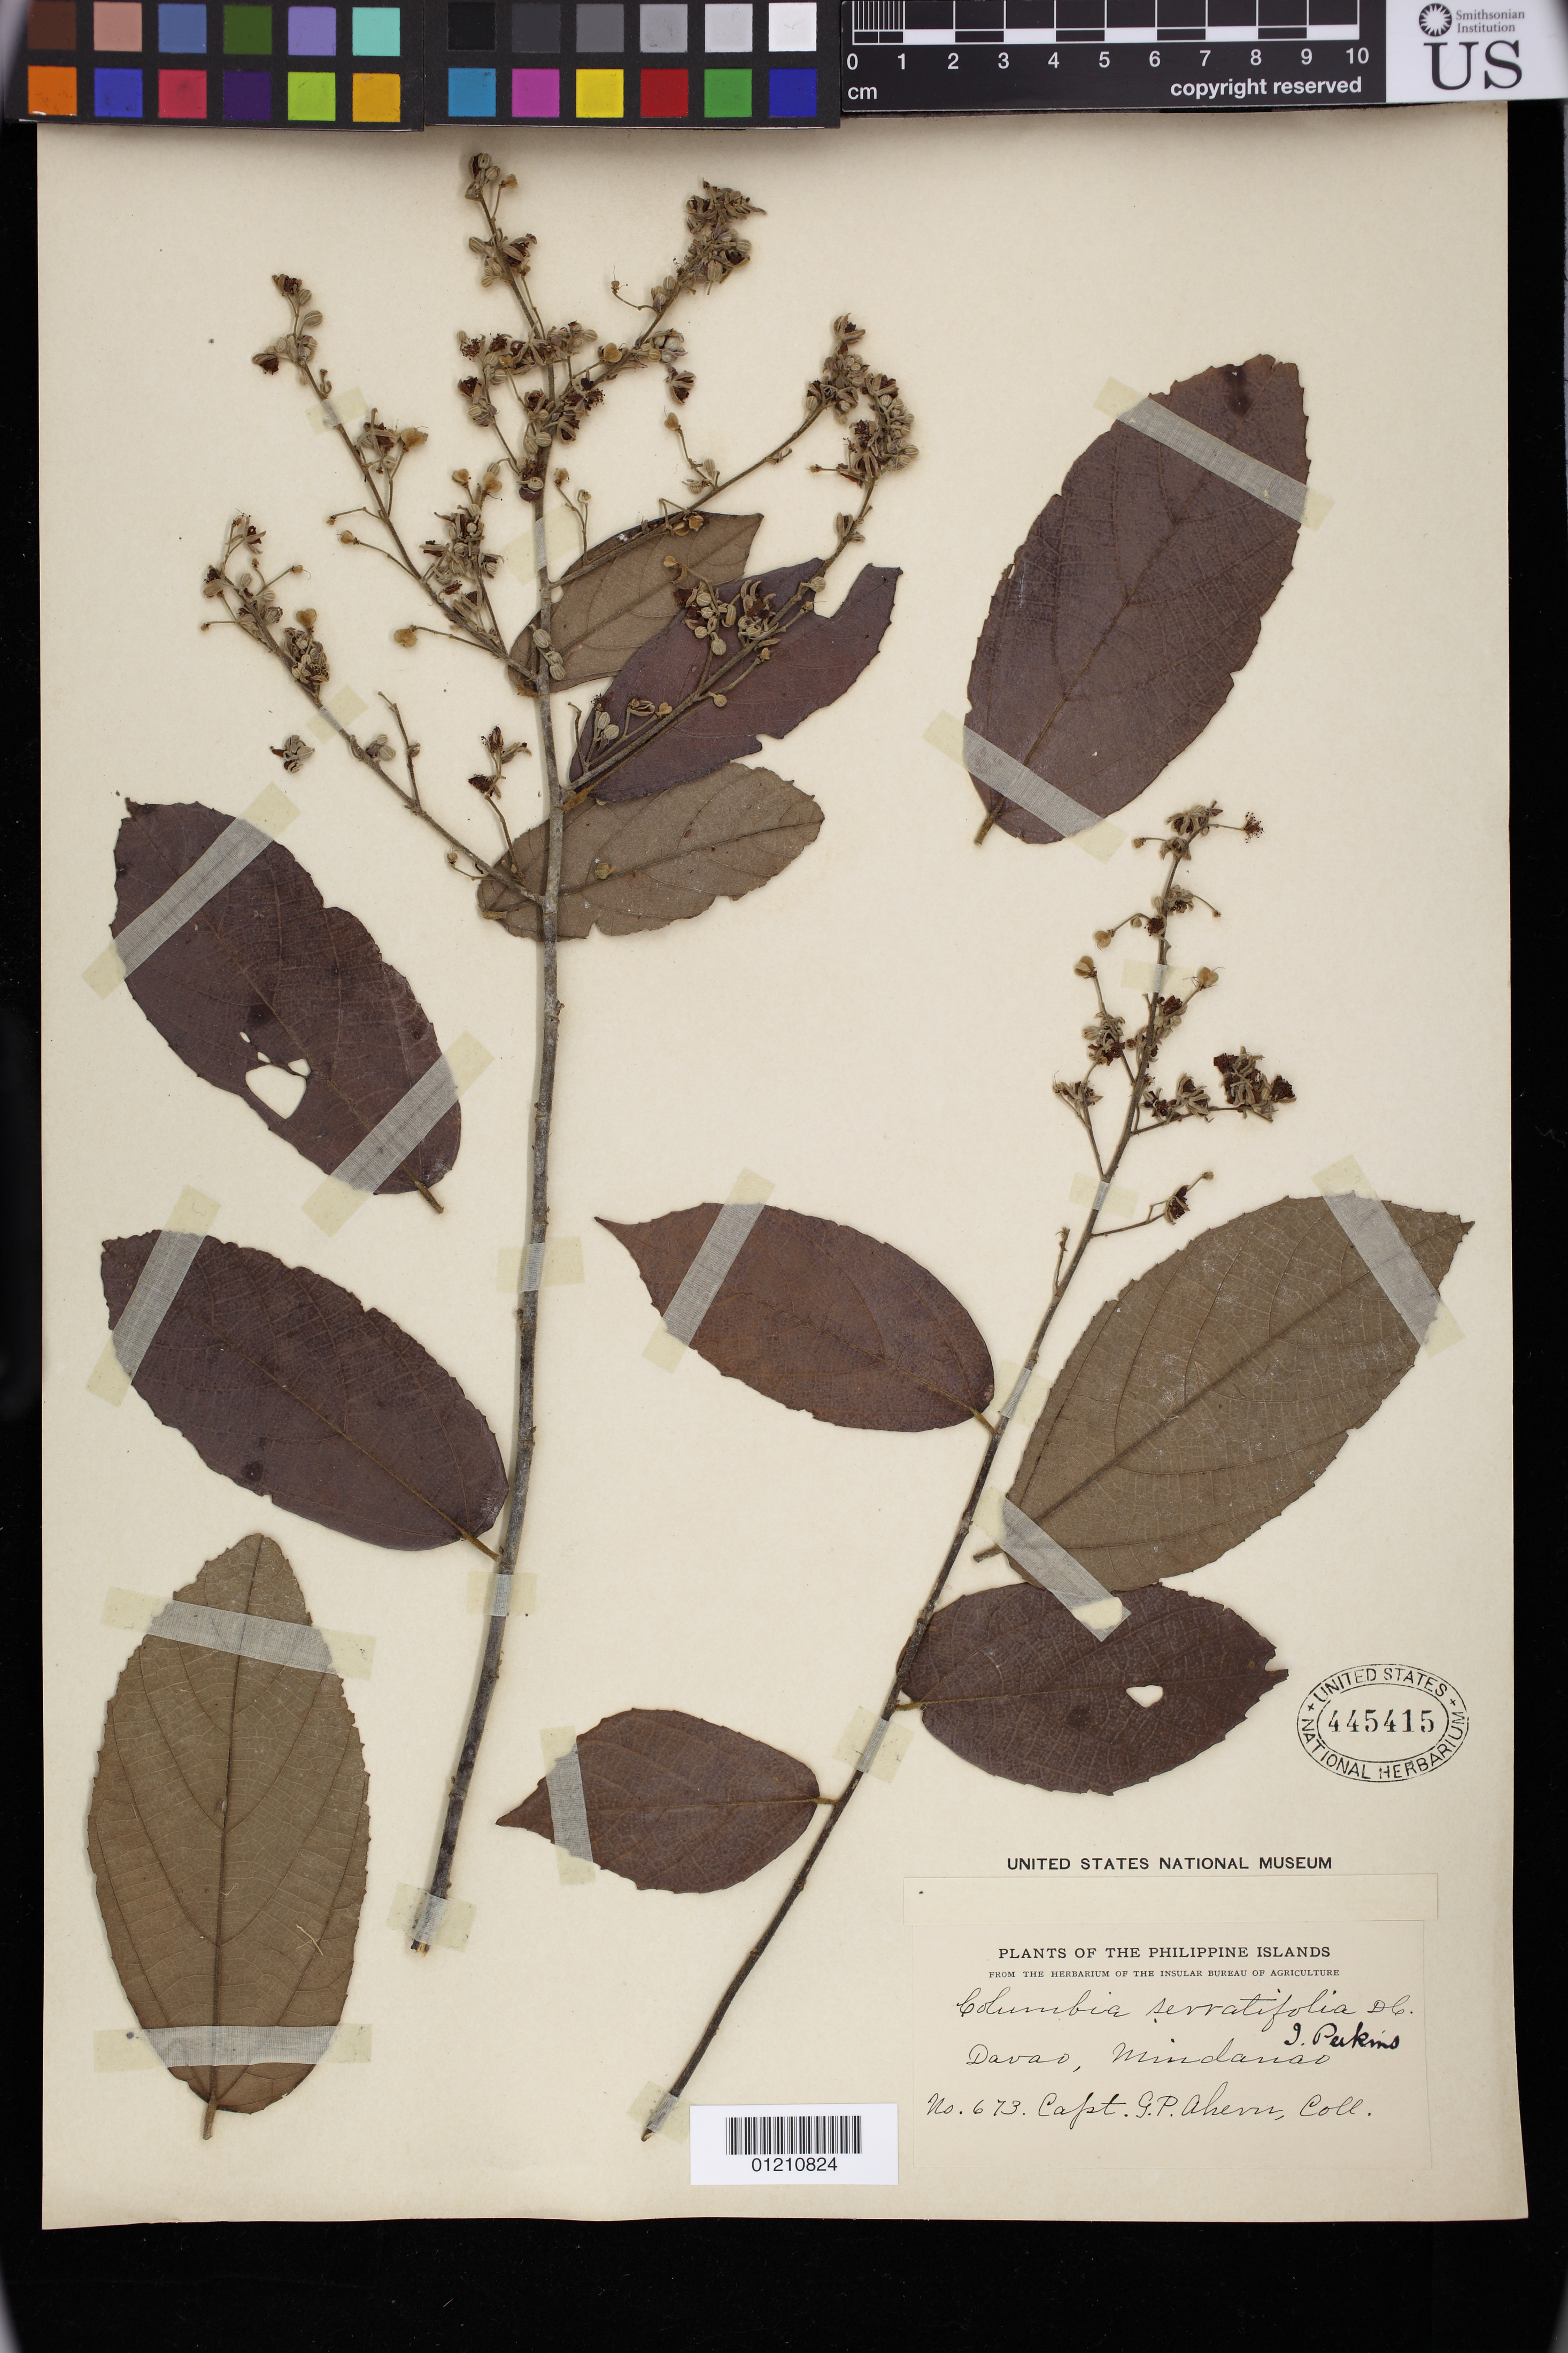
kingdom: Plantae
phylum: Tracheophyta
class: Magnoliopsida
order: Malvales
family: Malvaceae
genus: Colona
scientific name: Colona serratifolia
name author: Cav.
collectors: G. Ahern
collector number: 673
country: Philippines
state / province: Davao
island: Mindanao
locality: Davao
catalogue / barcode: US 445415